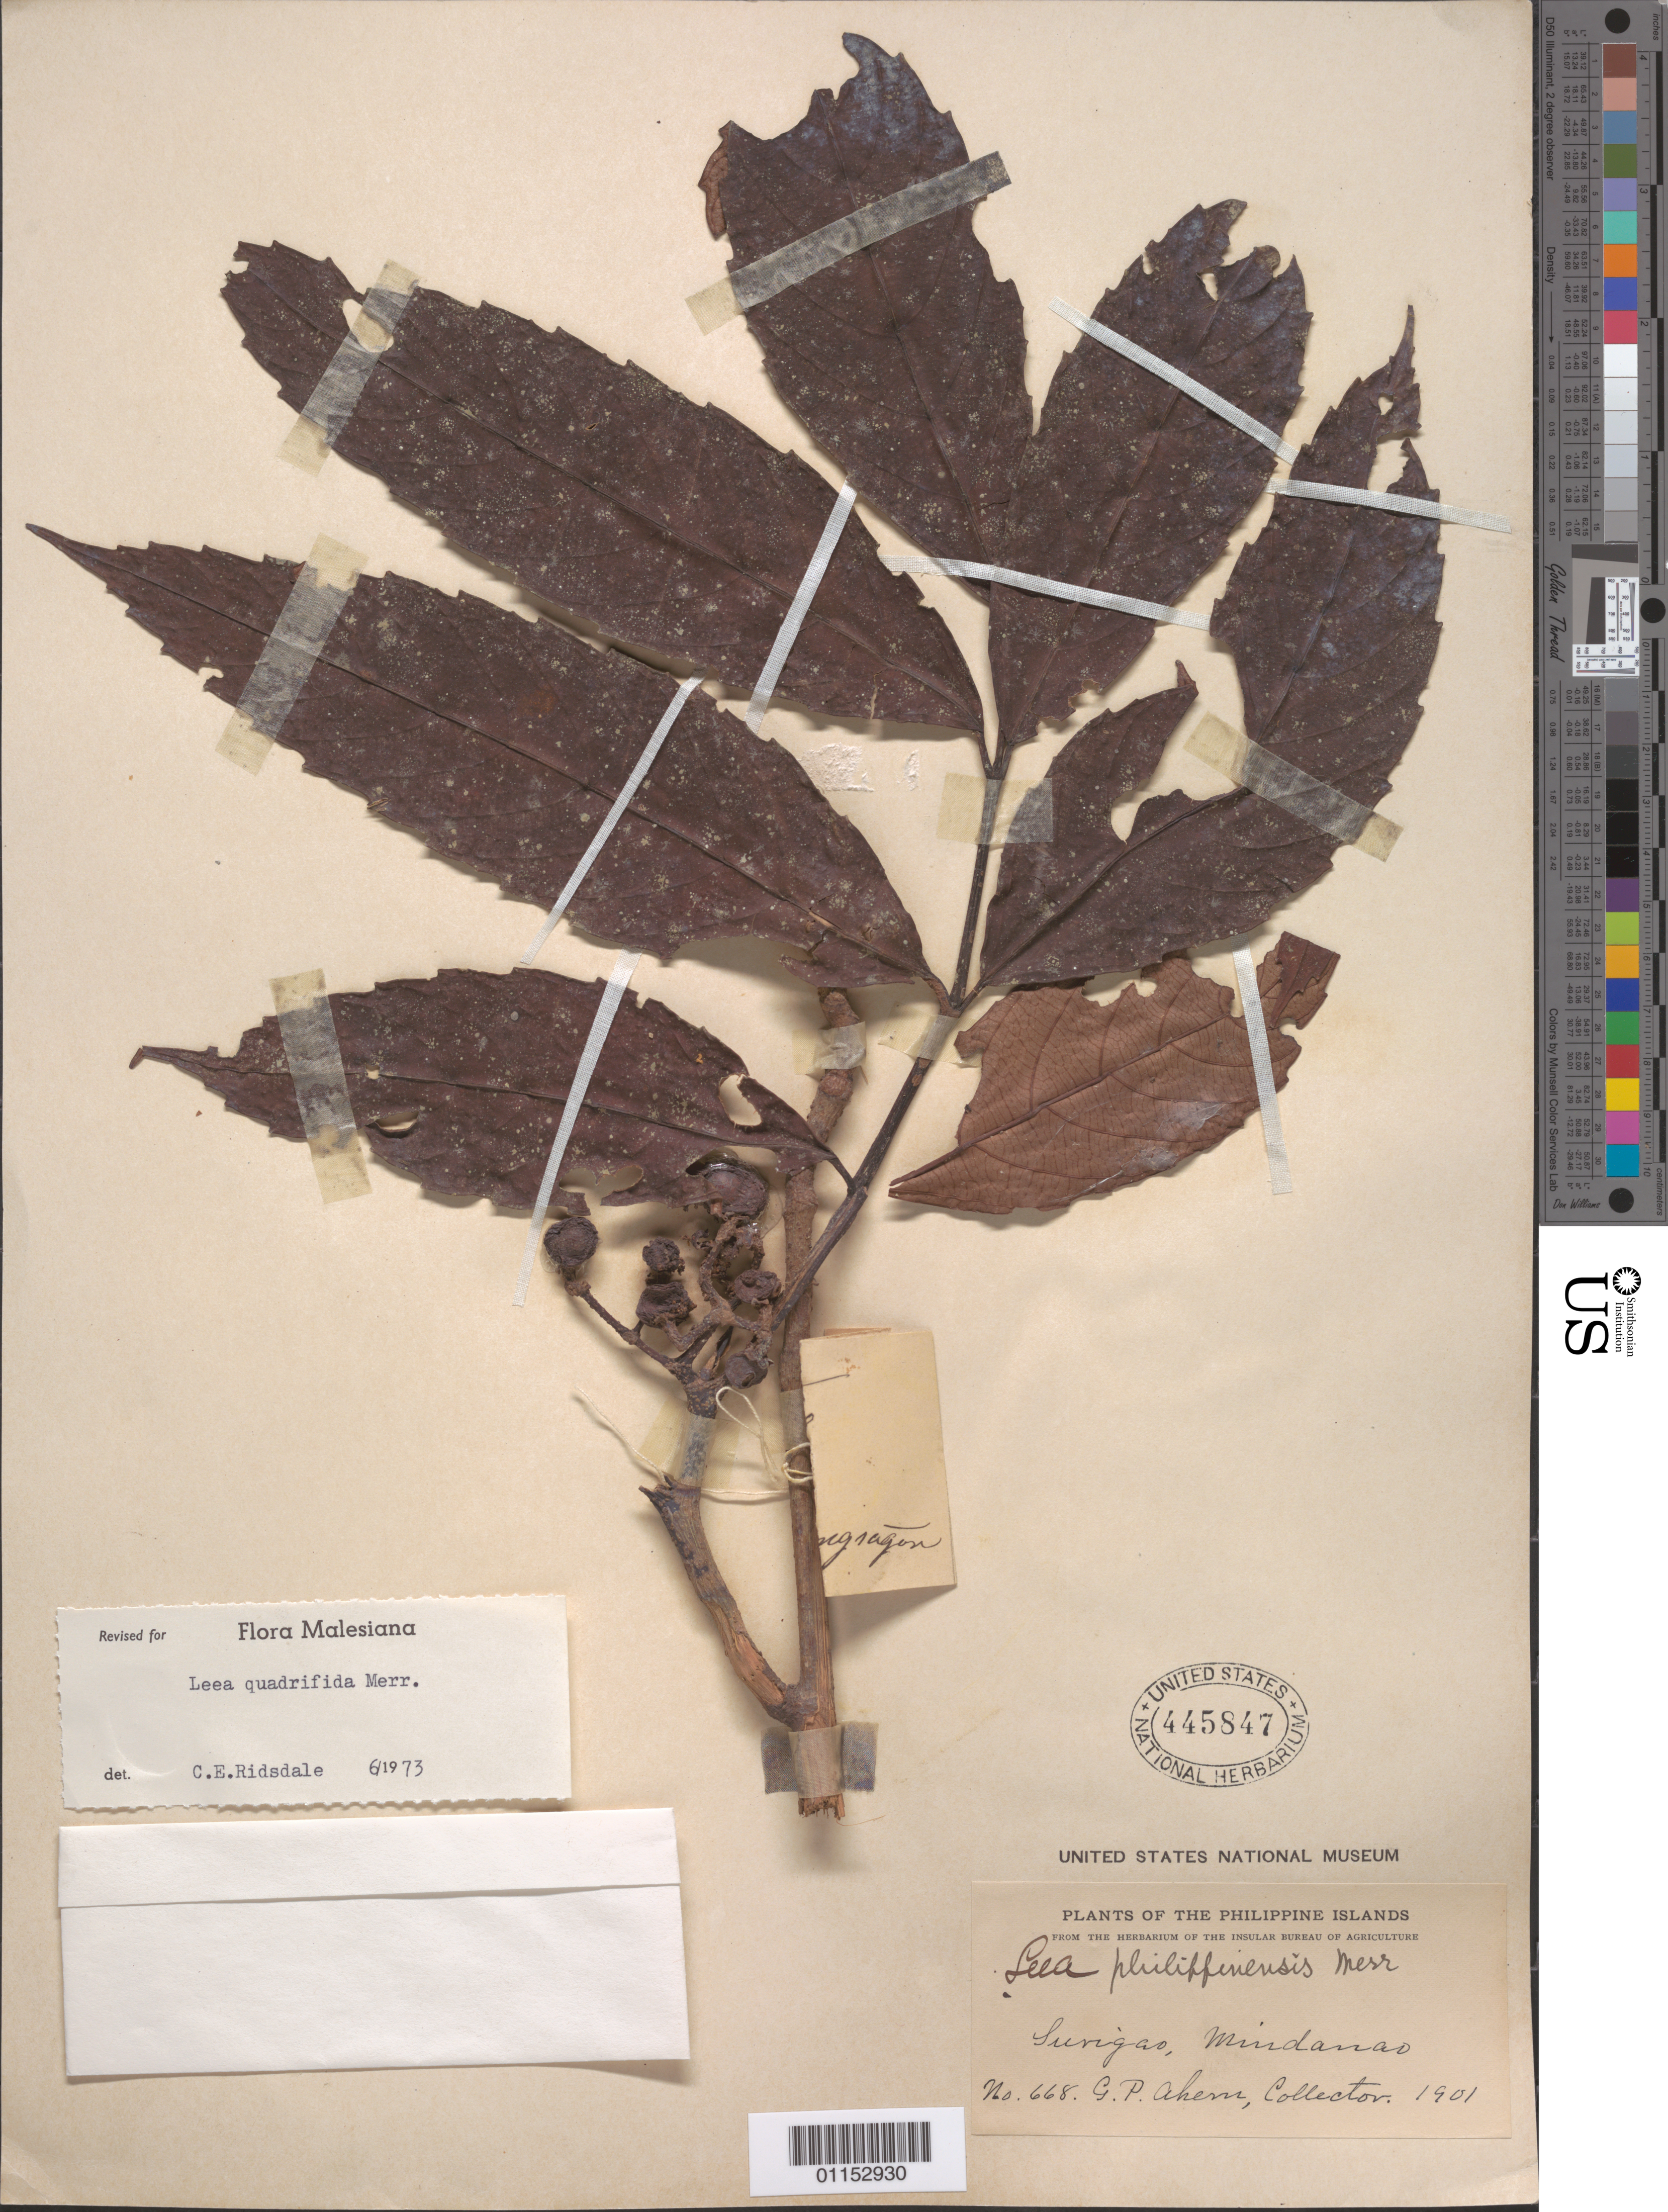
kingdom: Plantae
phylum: Tracheophyta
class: Magnoliopsida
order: Vitales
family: Vitaceae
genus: Leea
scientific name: Leea quadrifida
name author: Merr.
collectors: G. Ahern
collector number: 668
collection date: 1901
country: Philippines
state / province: Caraga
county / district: Surigao del Norte / Surigao del Sur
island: Mindanao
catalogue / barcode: US 445847